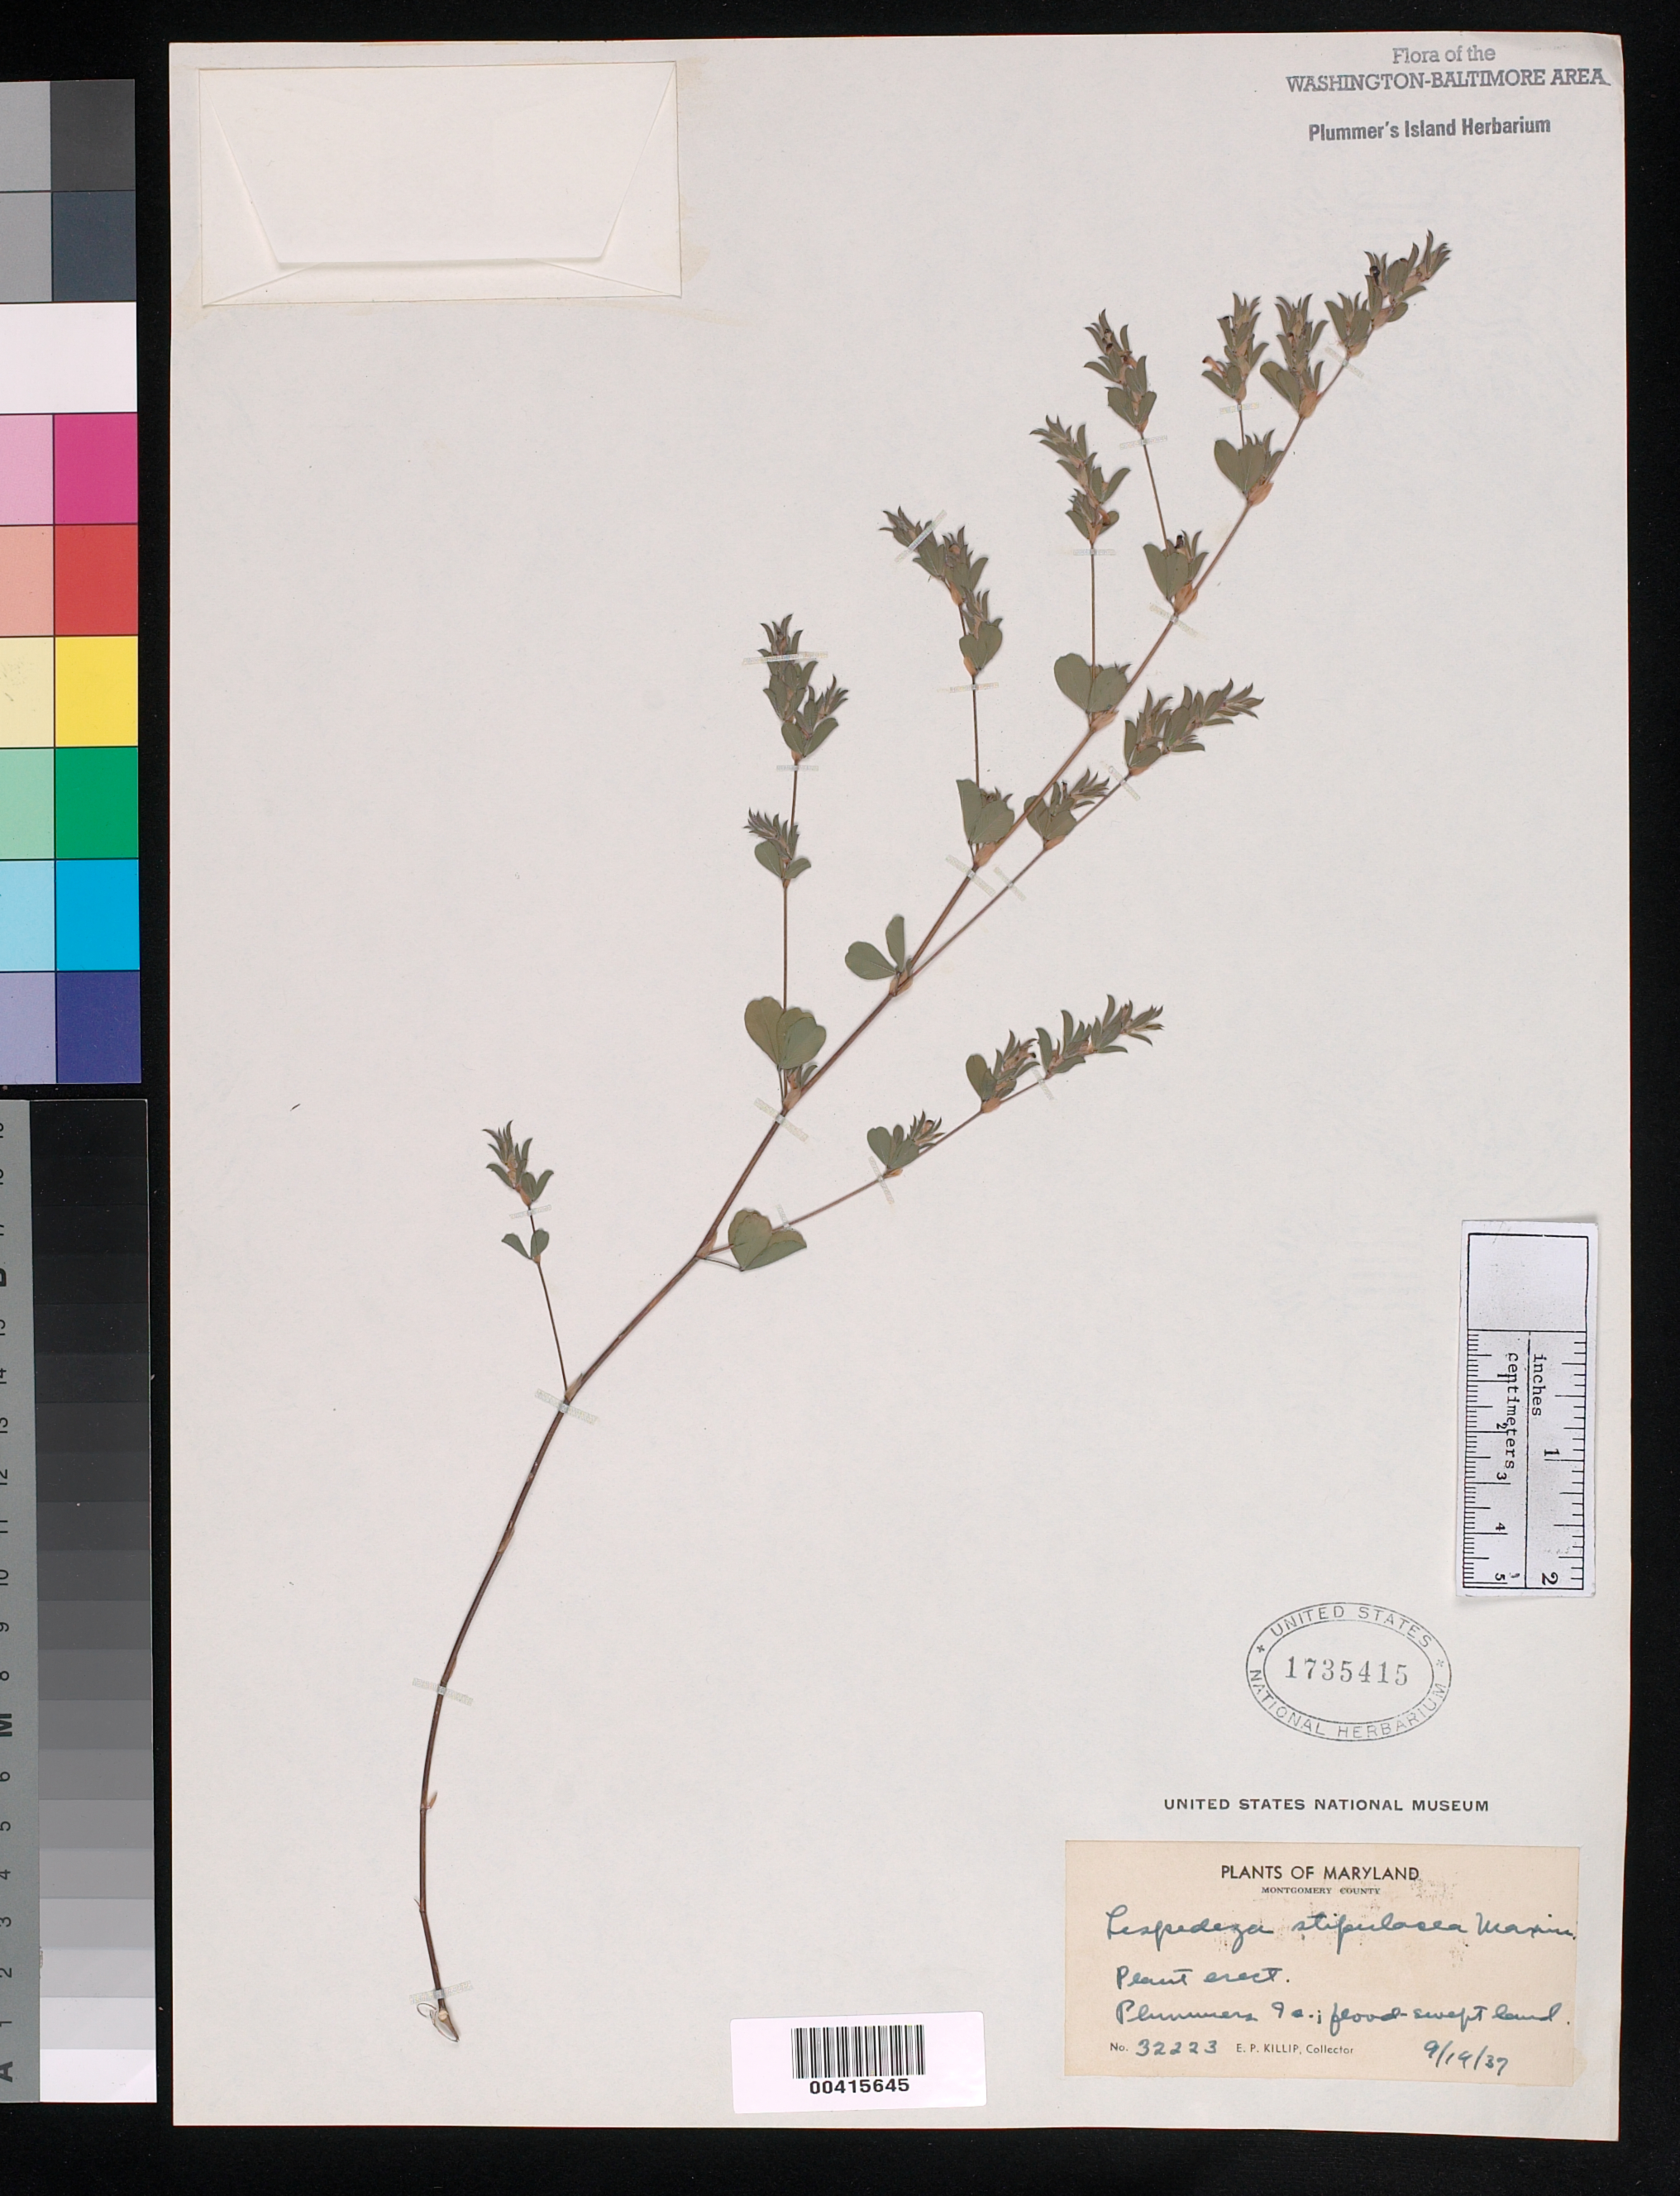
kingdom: Plantae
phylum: Tracheophyta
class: Magnoliopsida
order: Fabales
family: Fabaceae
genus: Kummerowia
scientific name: Kummerowia stipulacea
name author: (Maxim.) Makino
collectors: E. P. Killip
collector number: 32223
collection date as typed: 14 Sep 1937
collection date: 1937-09-14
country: United States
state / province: Maryland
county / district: Montgomery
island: Plummers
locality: Plummer's Island, flood-swept land C. & O. Canal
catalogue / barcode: US 1735415